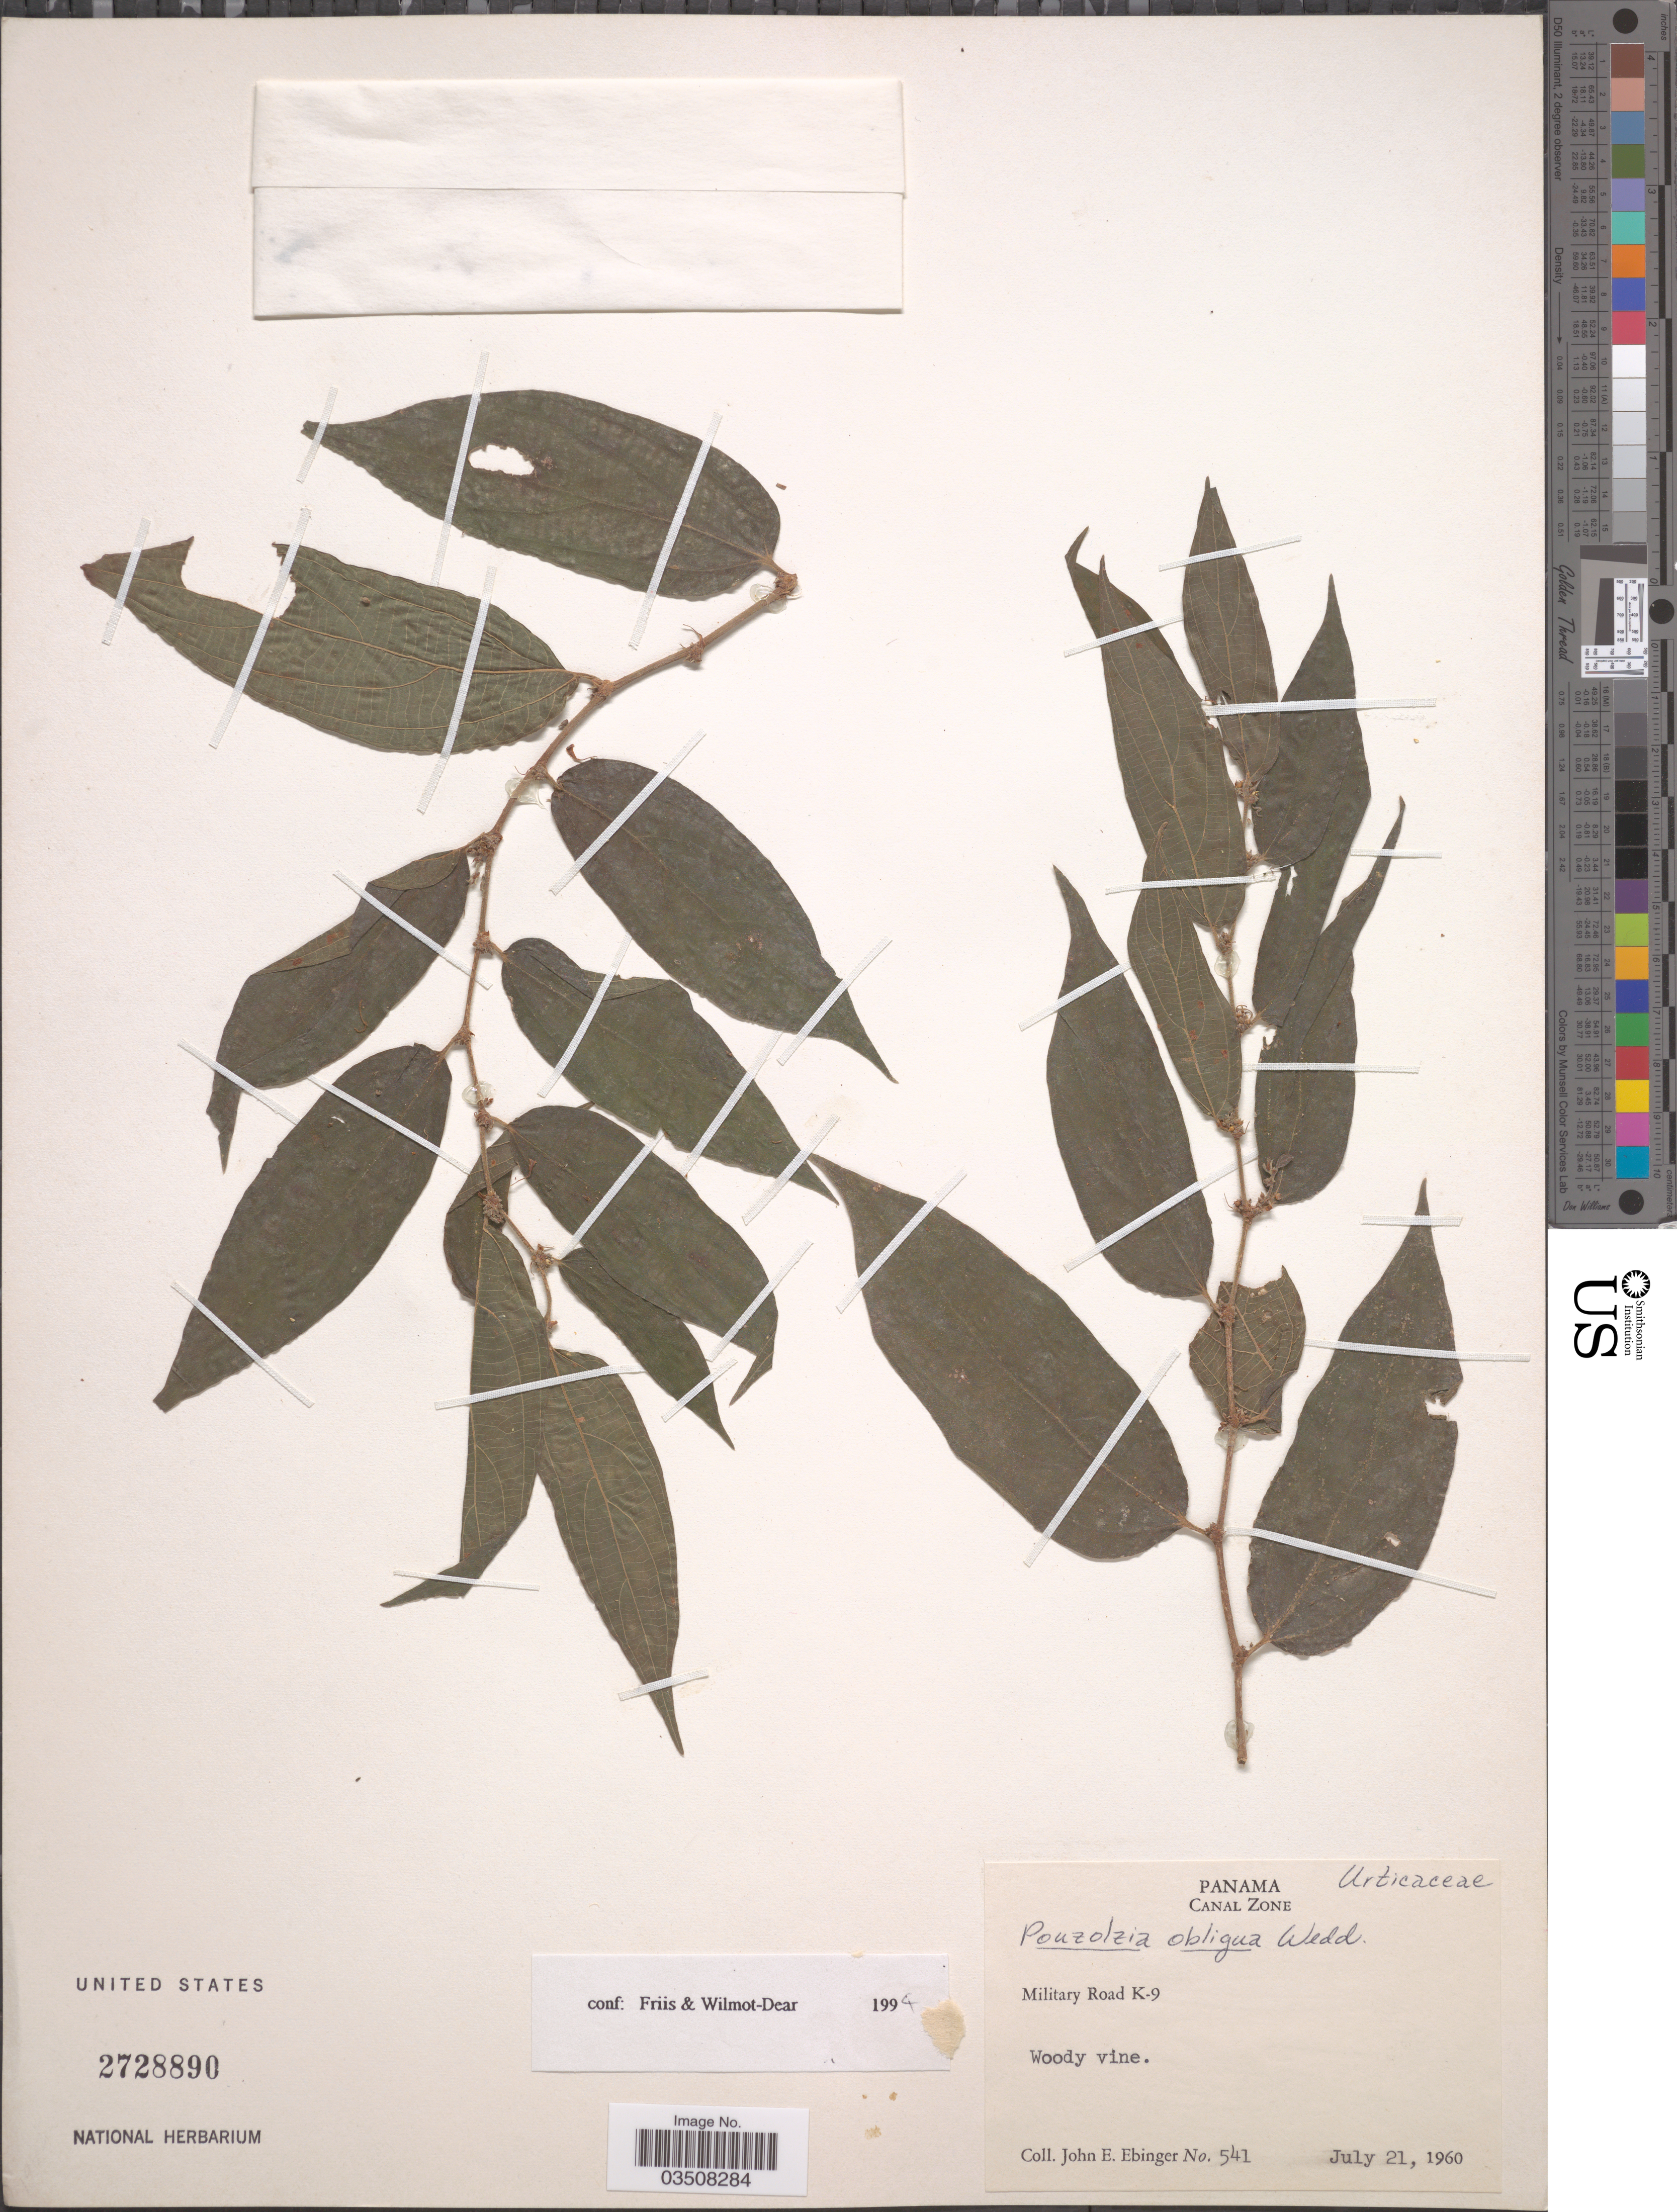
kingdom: Plantae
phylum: Tracheophyta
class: Magnoliopsida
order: Rosales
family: Urticaceae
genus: Pouzolzia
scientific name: Pouzolzia obliqua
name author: (Poepp.) Gaudich.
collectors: J. Ebinger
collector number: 541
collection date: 1960-07-21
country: Panama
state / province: Colón / Panamá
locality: Canal Zone. Military Road K-9.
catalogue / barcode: US 2728890